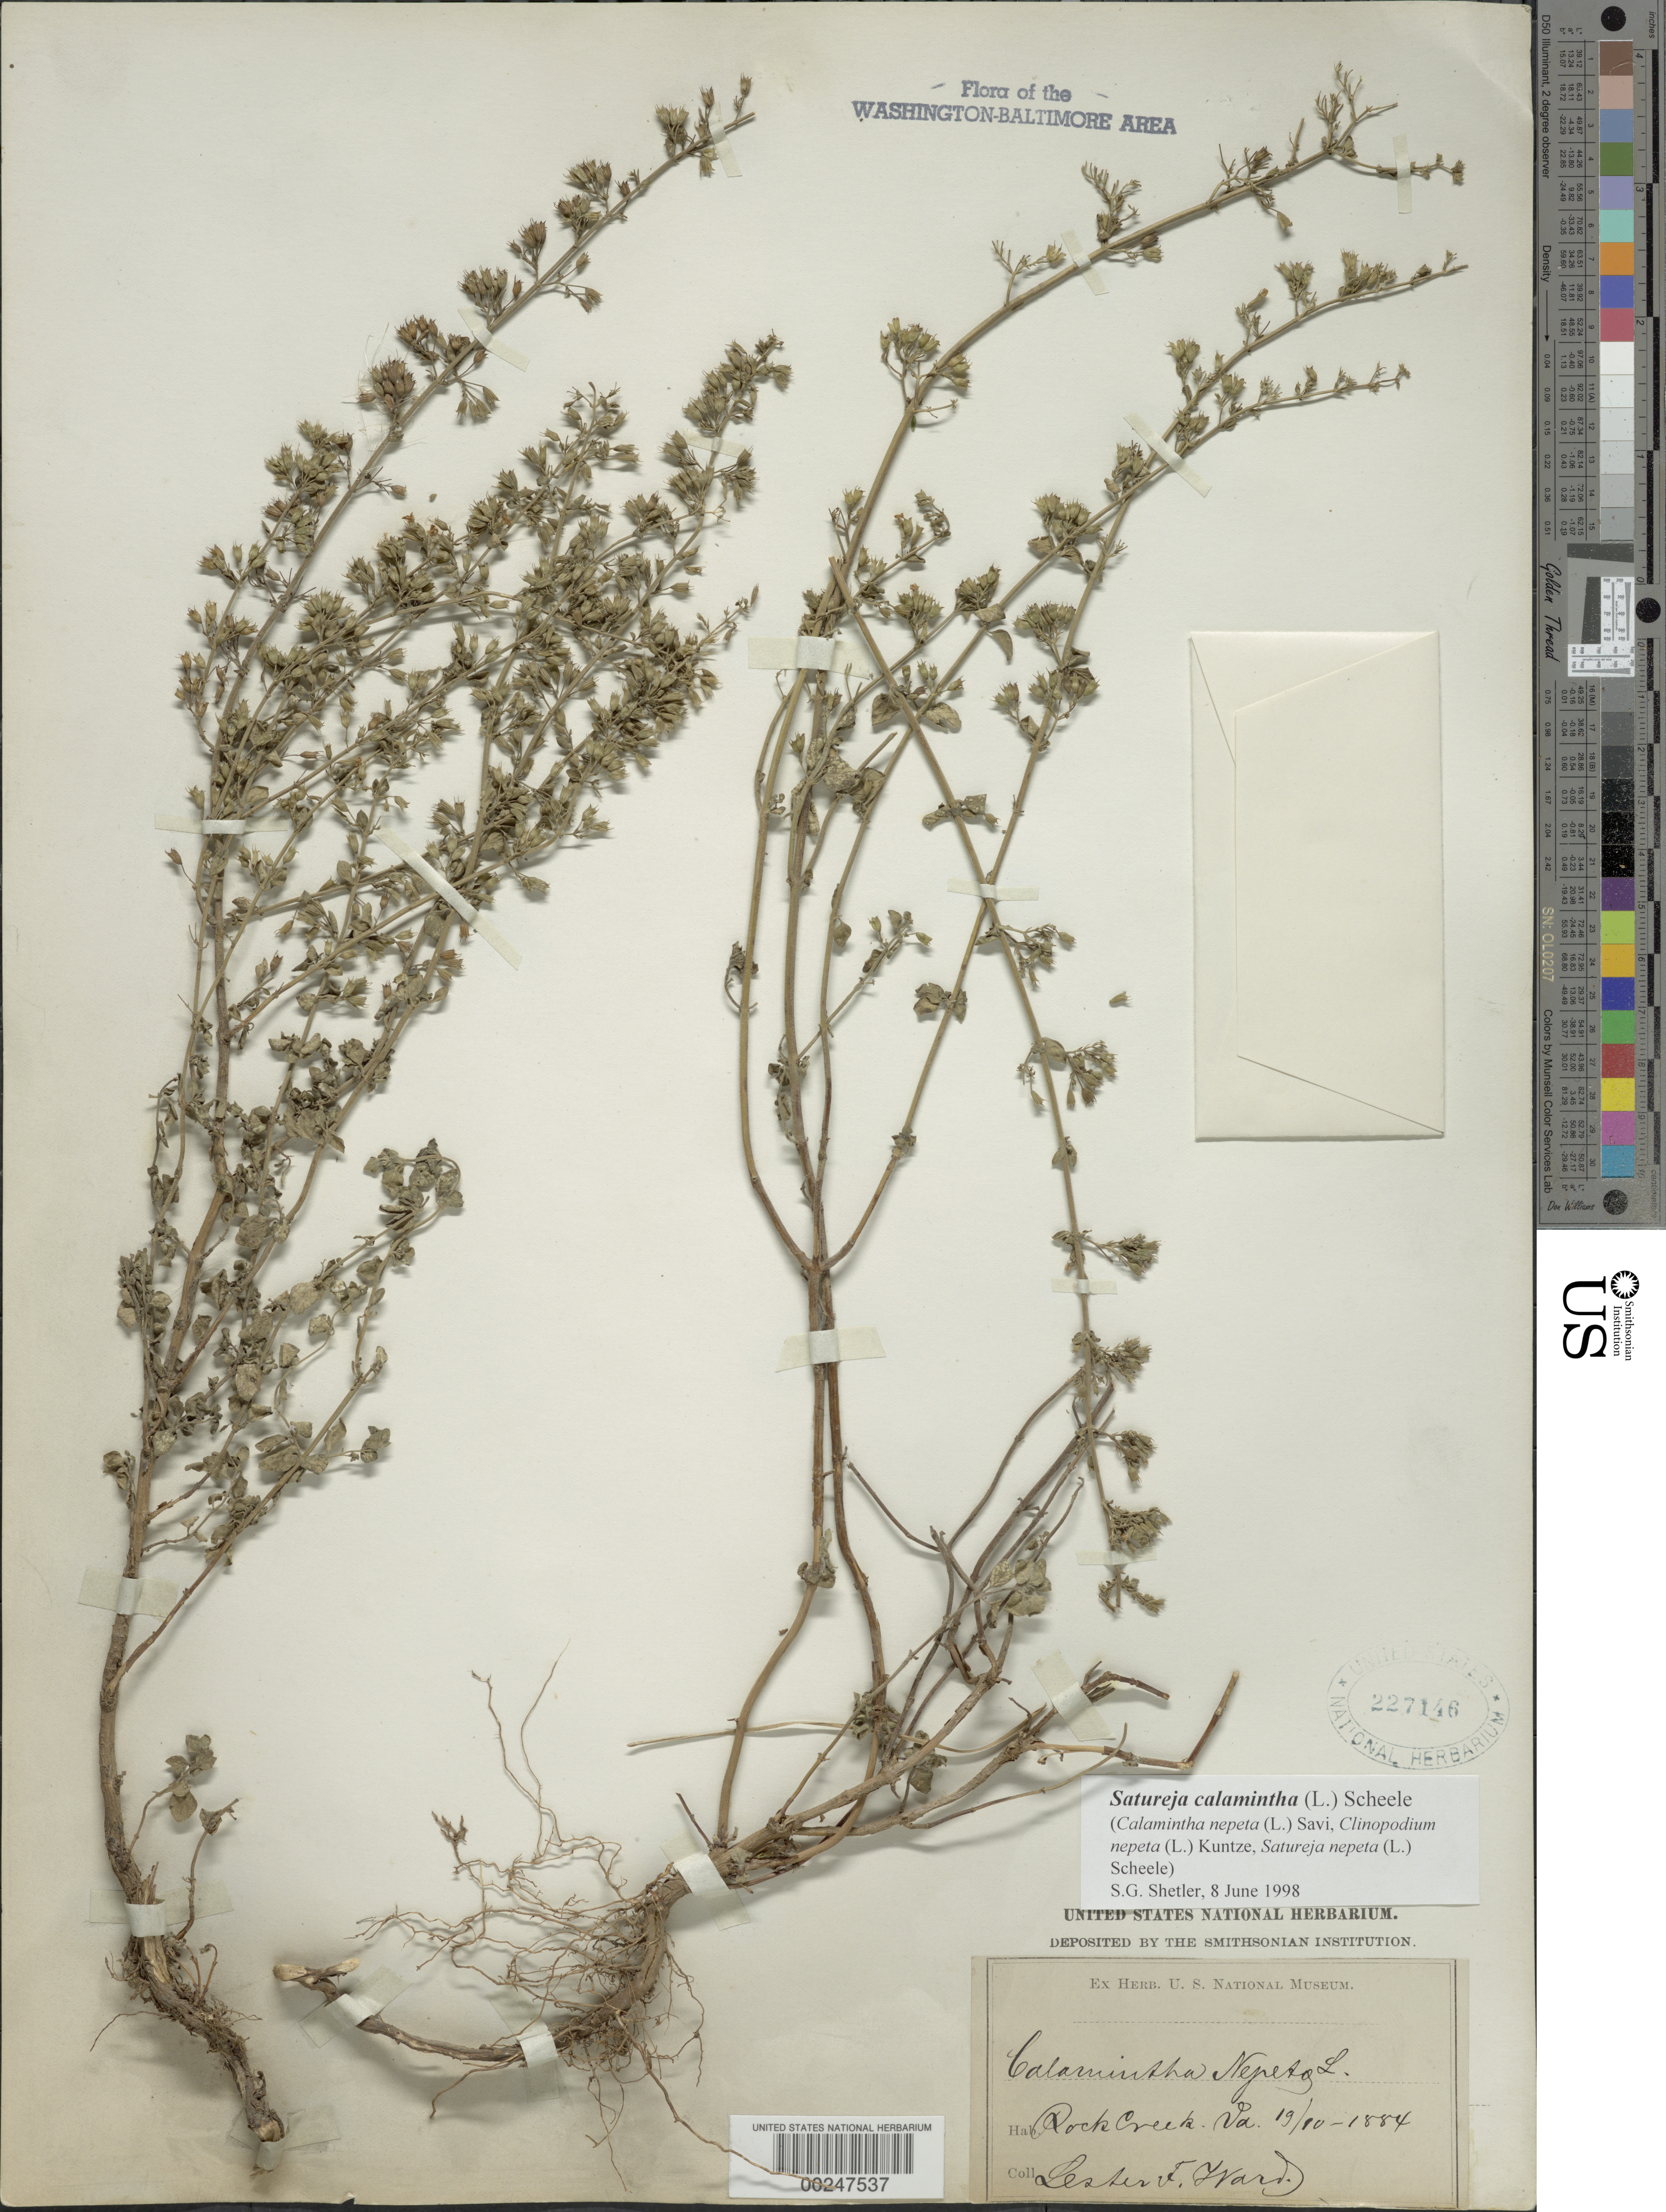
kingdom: Plantae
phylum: Tracheophyta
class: Magnoliopsida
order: Lamiales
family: Lamiaceae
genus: Clinopodium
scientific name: Clinopodium nepeta subsp. glandulosum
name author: (Req.) Govaerts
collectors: L. F. Ward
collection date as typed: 19 Oct 1884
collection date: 1884-10-19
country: United States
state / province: District of Columbia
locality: Rock Creek Park Rock Creek Park and vicinity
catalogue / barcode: US 227146